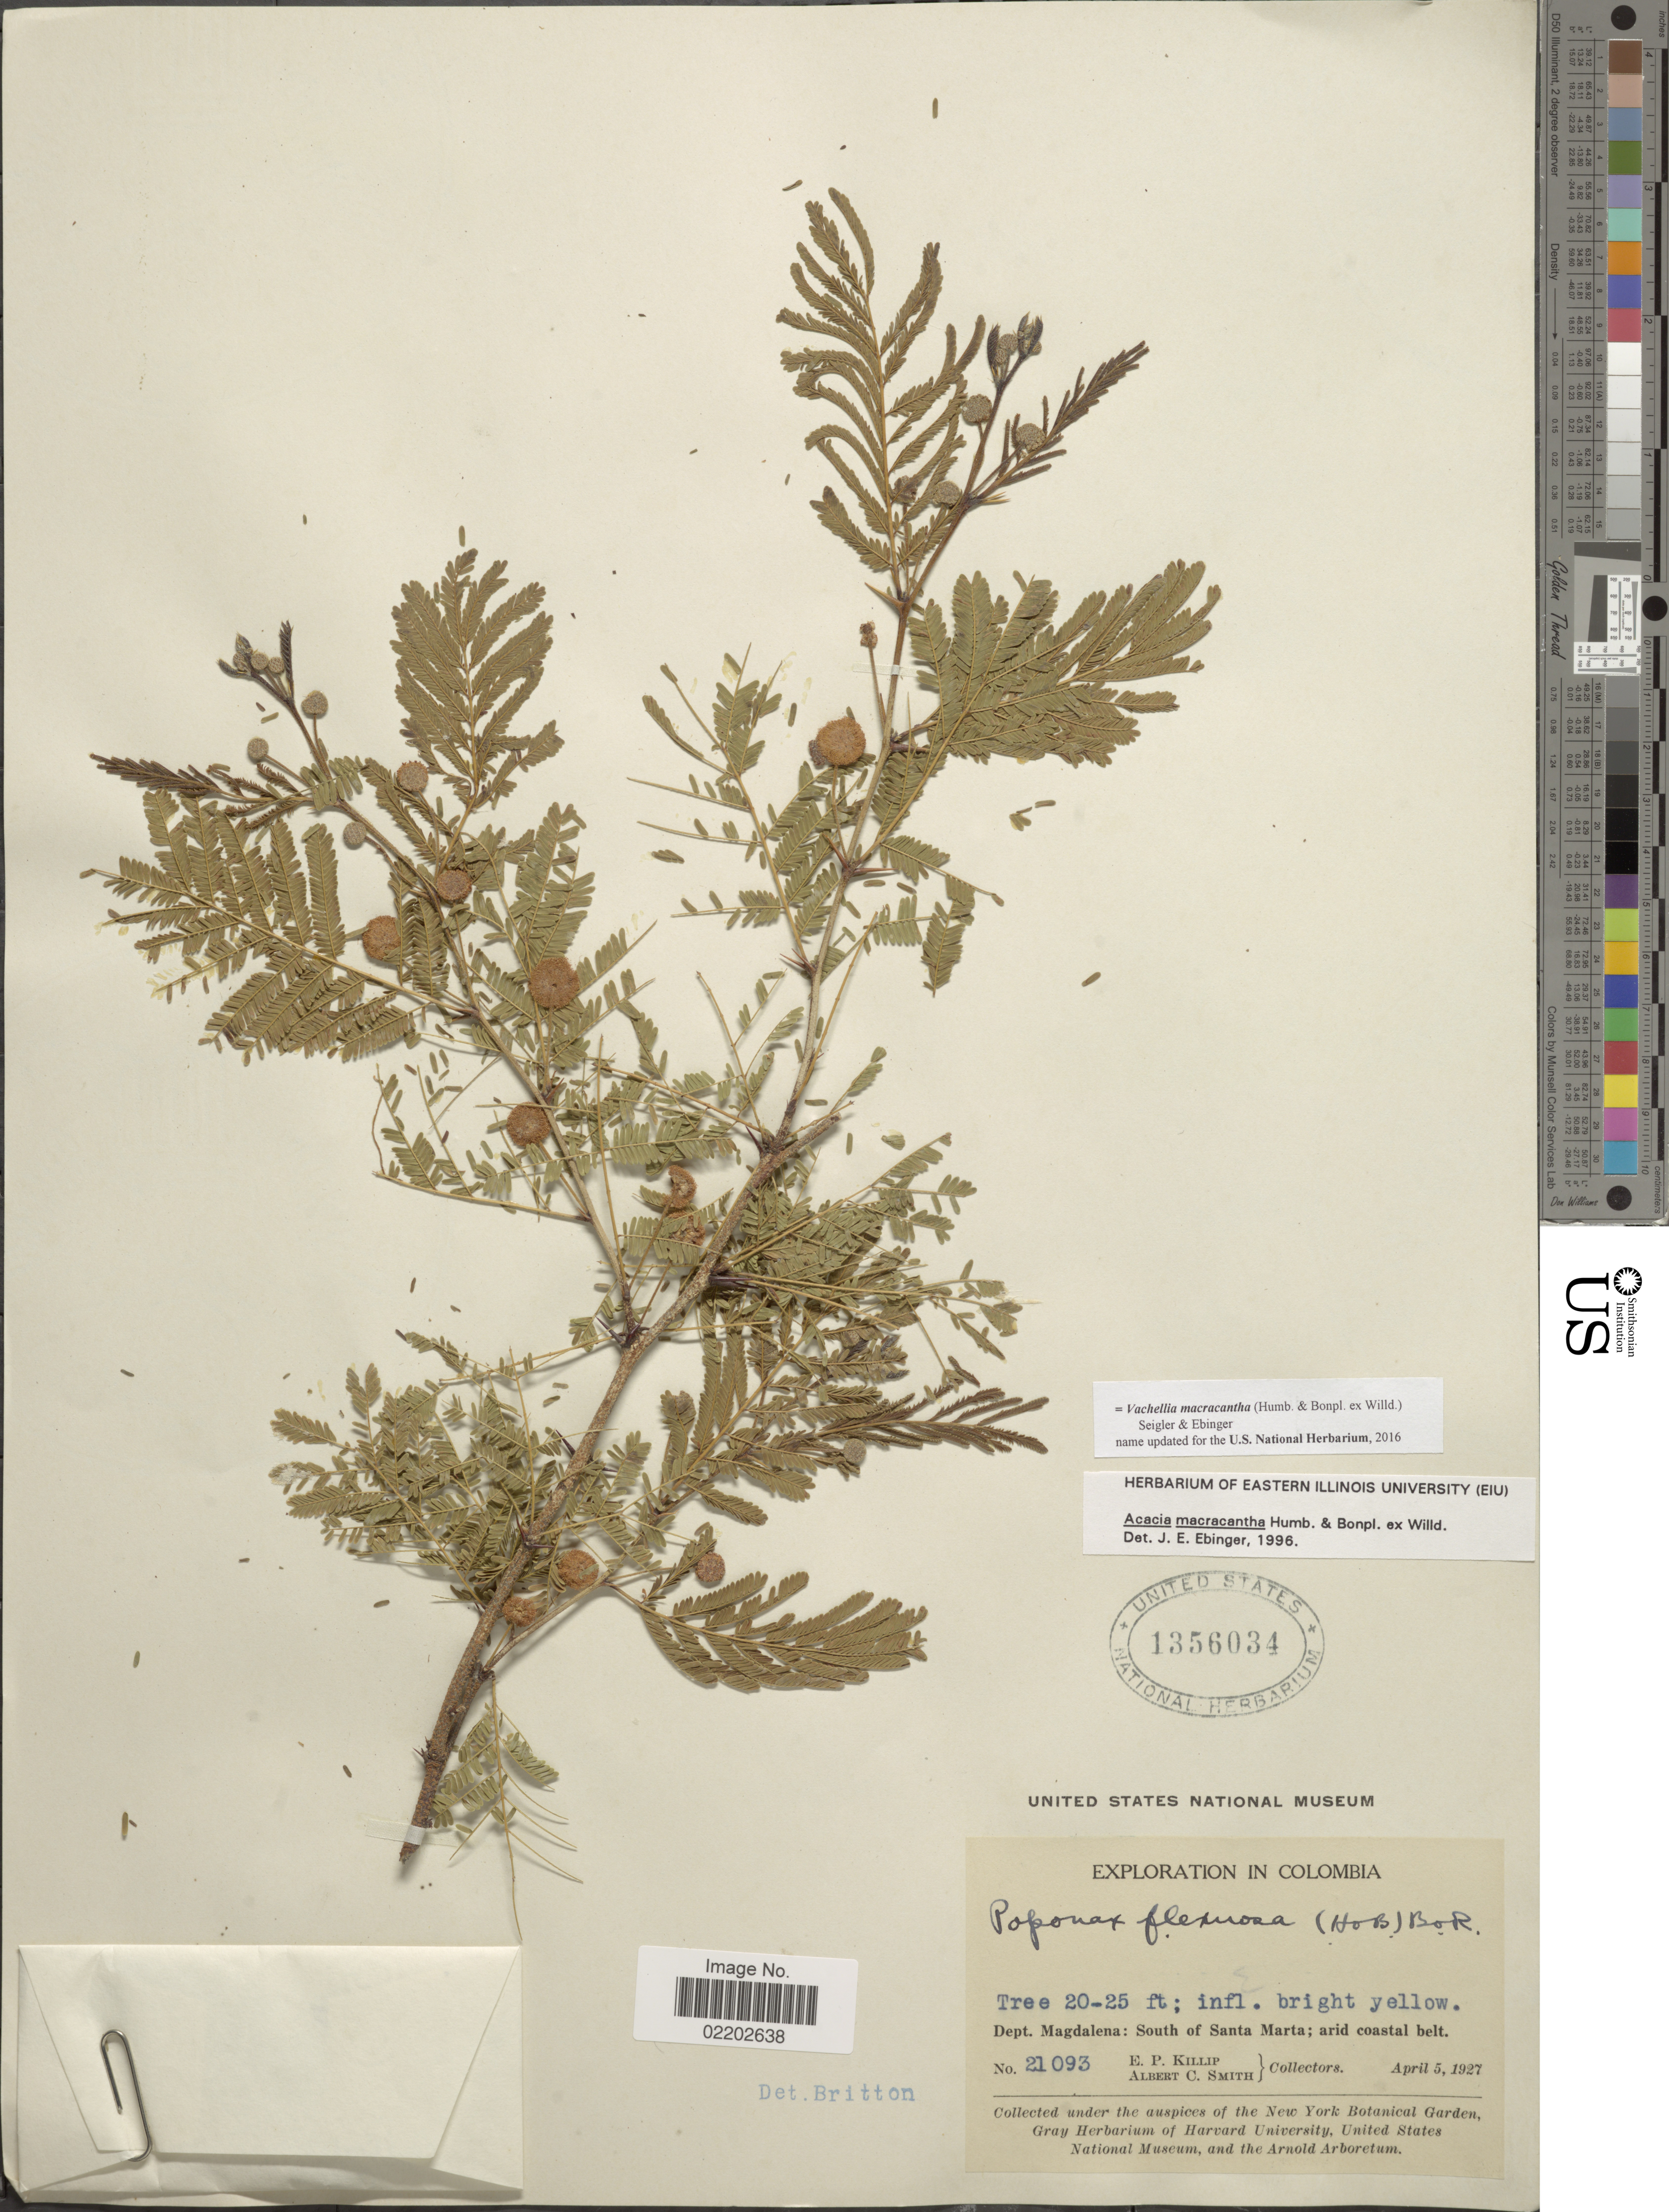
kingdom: Plantae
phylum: Tracheophyta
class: Magnoliopsida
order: Fabales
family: Fabaceae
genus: Vachellia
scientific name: Vachellia macracantha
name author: (Humb. & Bonpl. ex Willd.) Seigler & Ebinger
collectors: E. P. Killip & A. C. Smith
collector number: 21093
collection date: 1927-04-05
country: Colombia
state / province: Magdalena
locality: Dept. Magdalena: South of Santa Marta.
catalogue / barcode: US 1356034